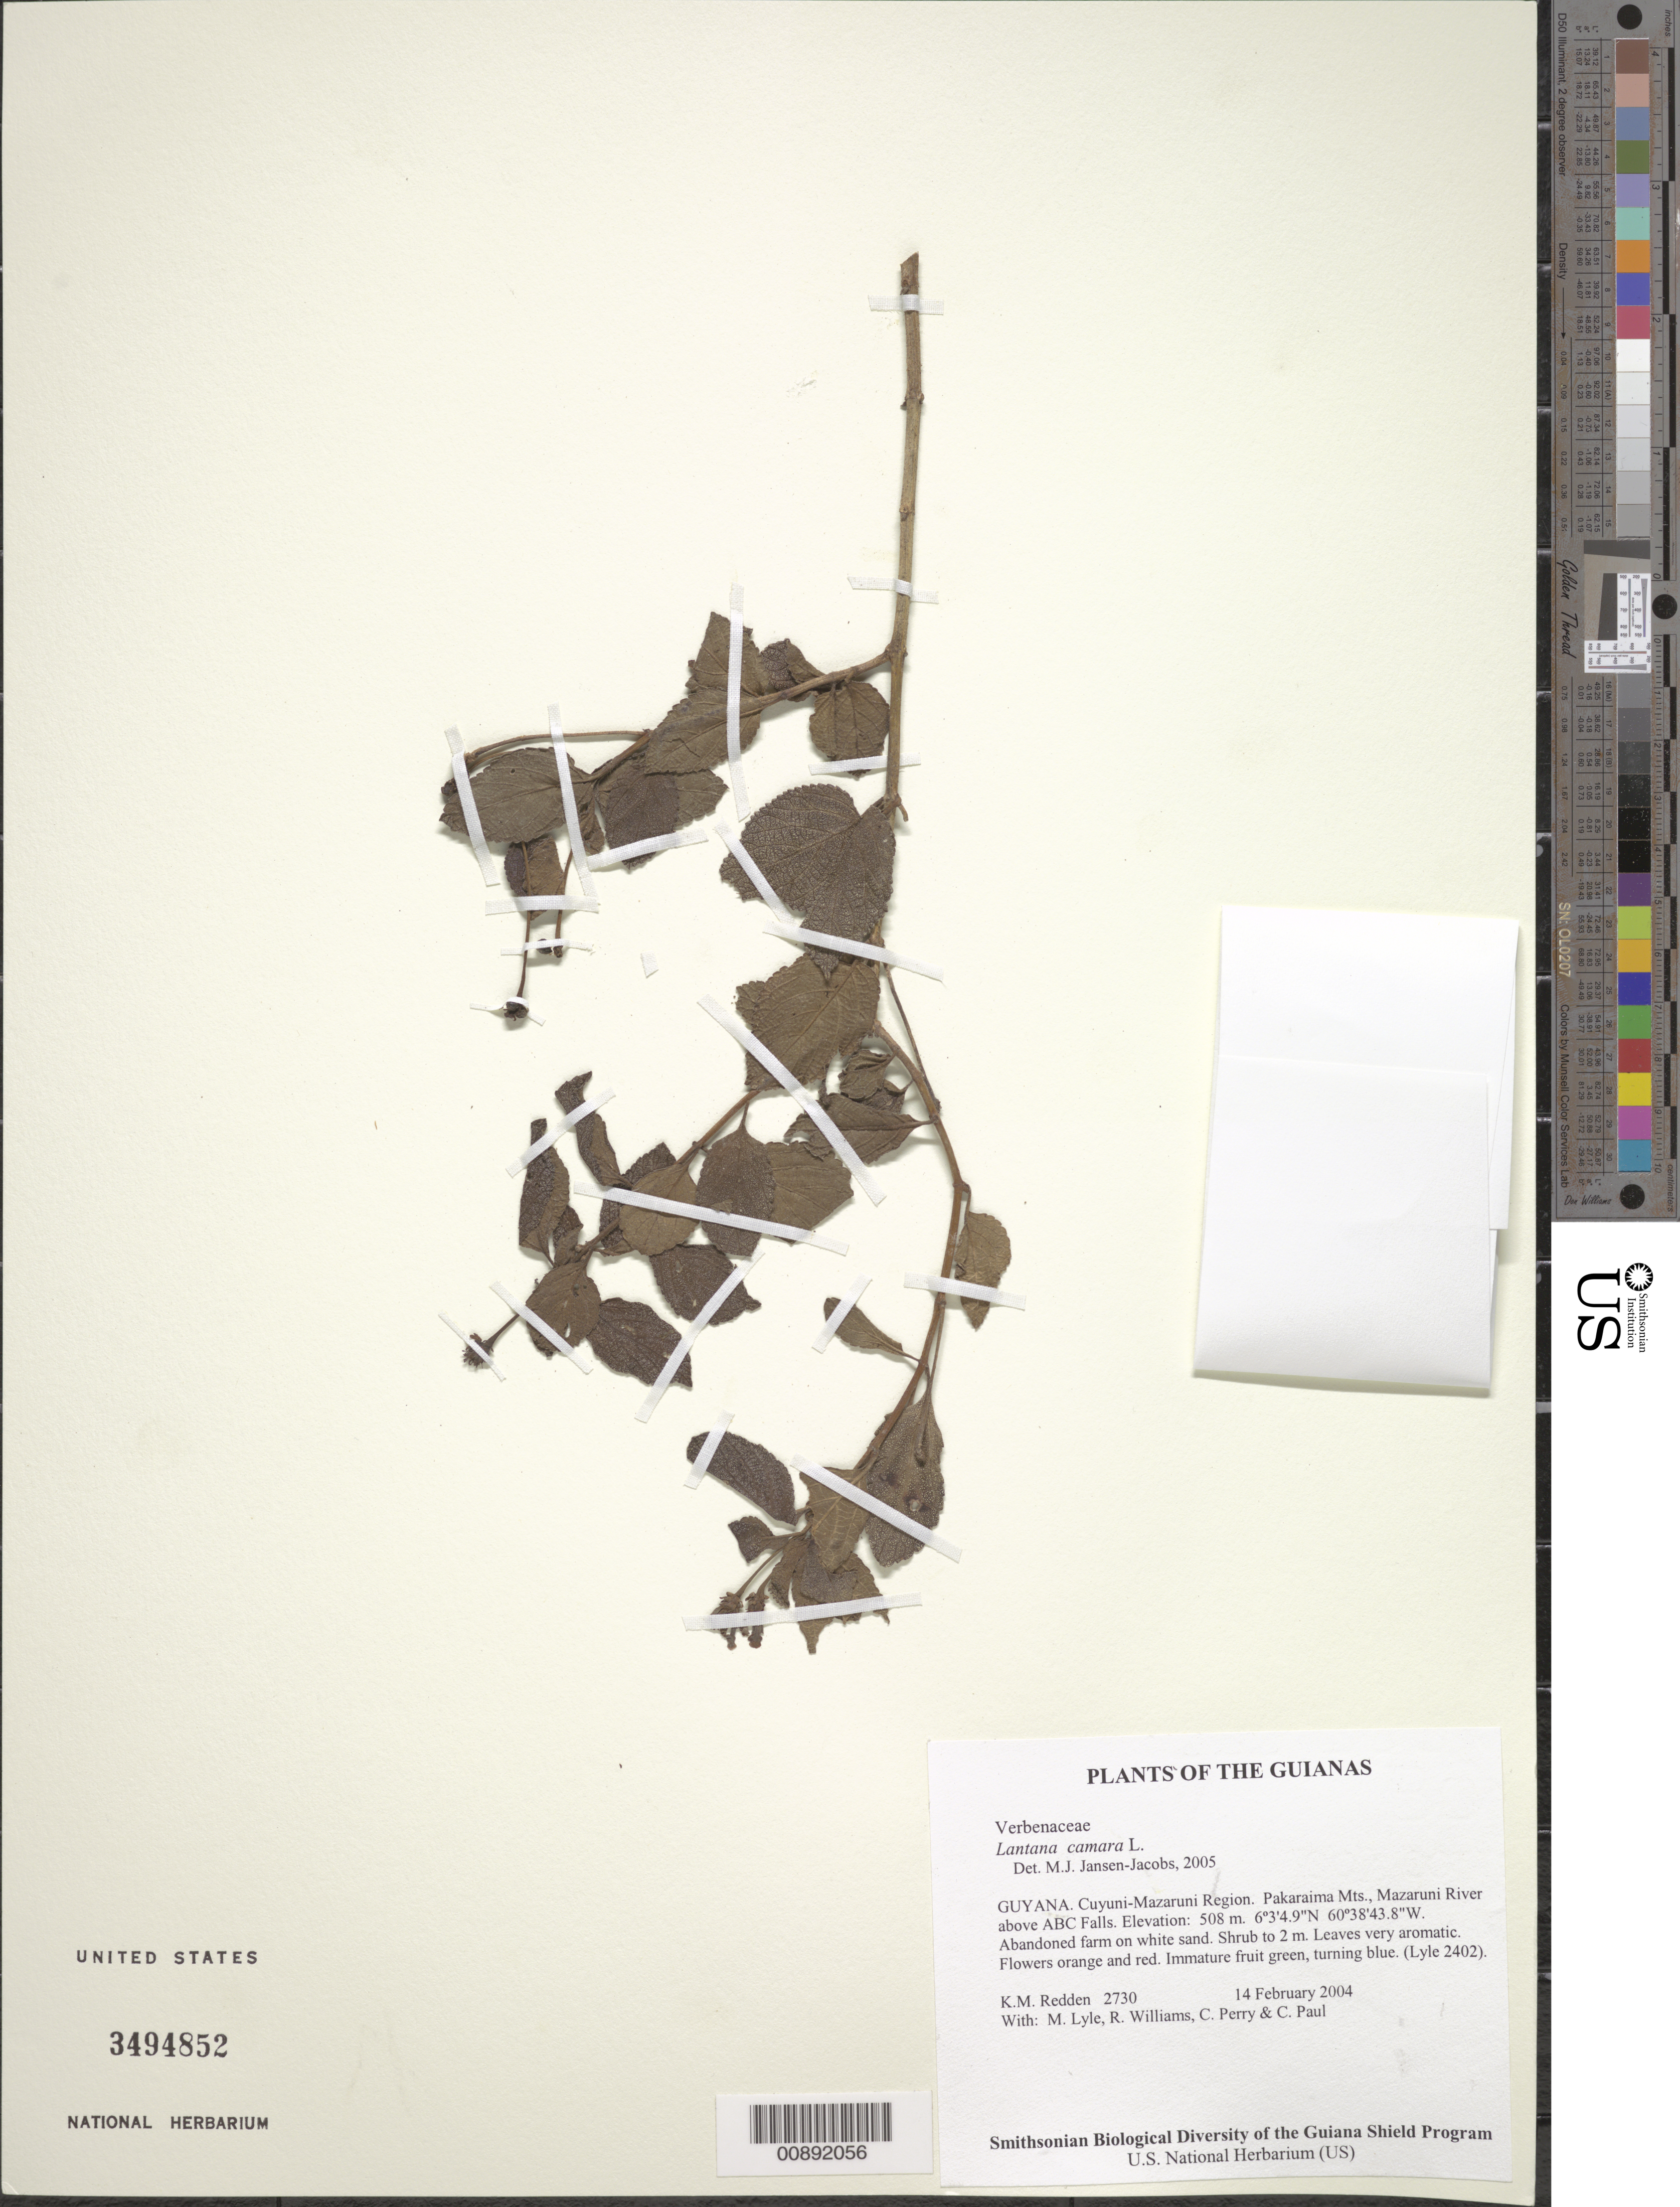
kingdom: Plantae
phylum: Tracheophyta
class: Magnoliopsida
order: Lamiales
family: Verbenaceae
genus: Lantana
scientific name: Lantana camara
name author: L.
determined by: Jansen-Jacobs, M. J., (U), Nationaal Herbarium Nederland, Utrecht University branch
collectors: K. M. Redden, M. Lyle, R. Williams, C. Perry & C. Paul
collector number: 2730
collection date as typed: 14 February 2004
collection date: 2004-02-14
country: Guyana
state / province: Cuyuni-Mazaruni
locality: Pakaraima Mts., Mazaruni River above ABC Falls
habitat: Abandoned farm on white sand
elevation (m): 508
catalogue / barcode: US 3494852